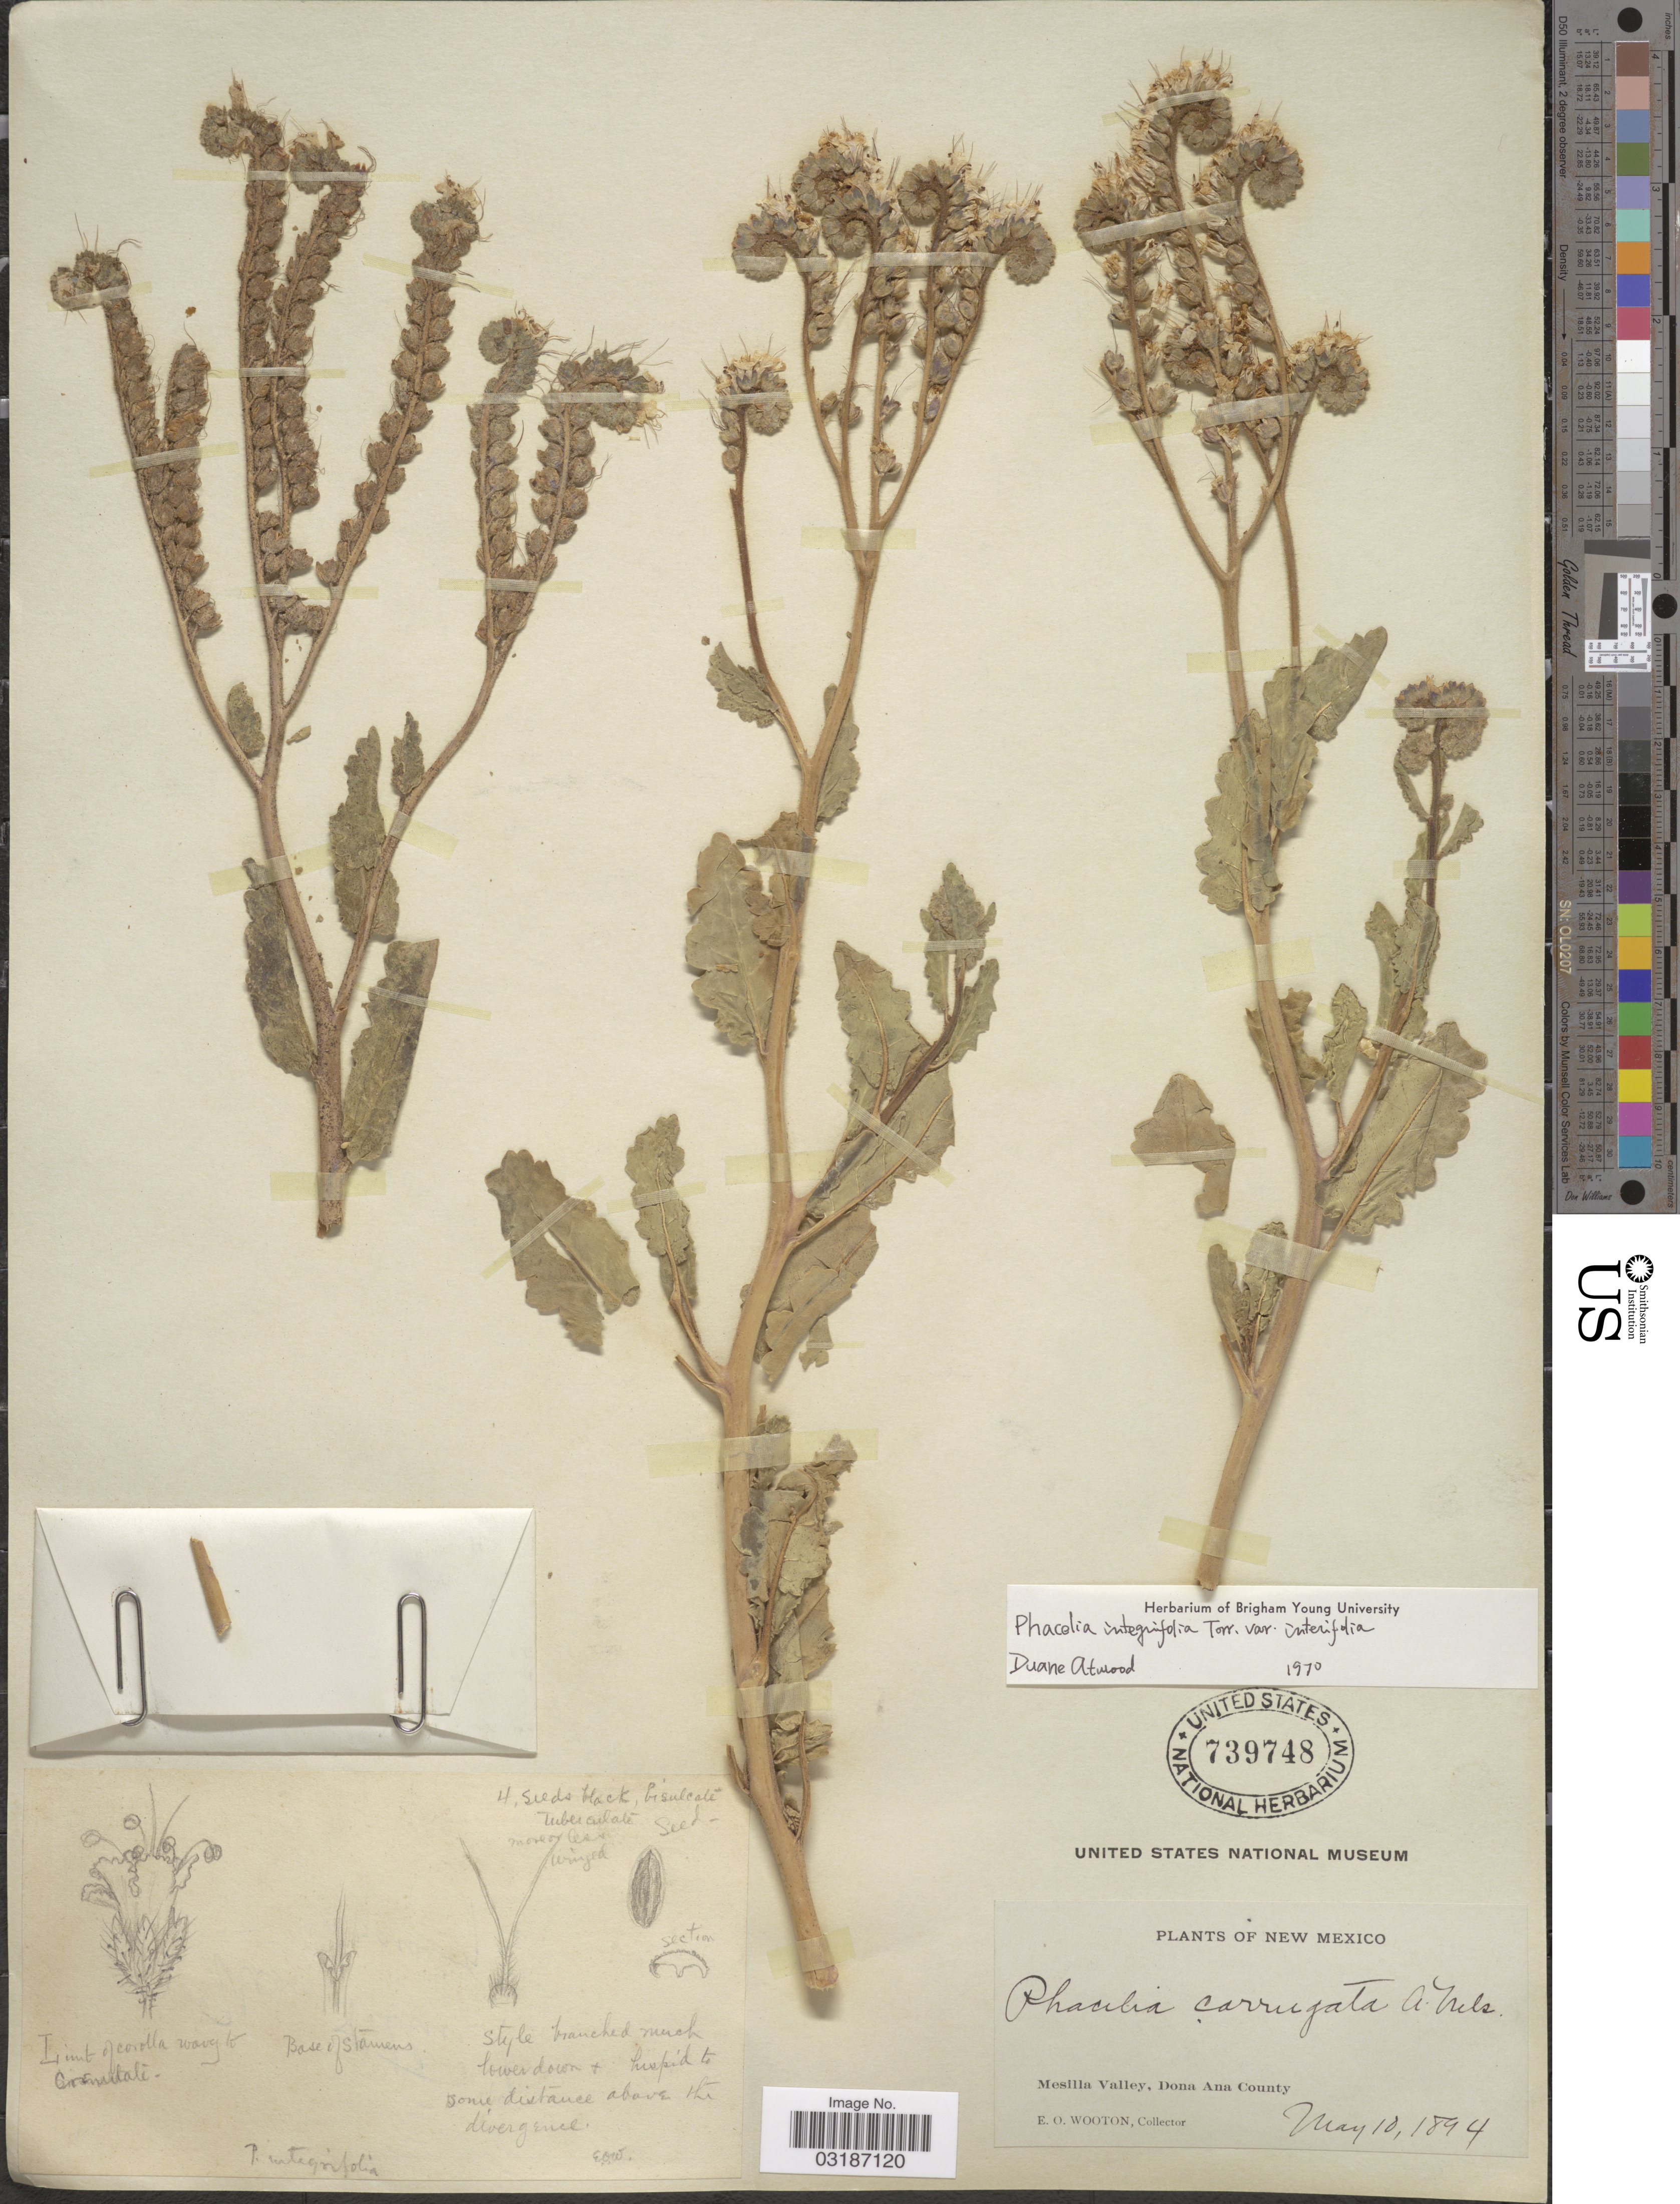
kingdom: Plantae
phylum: Tracheophyta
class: Magnoliopsida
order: Boraginales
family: Hydrophyllaceae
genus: Phacelia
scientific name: Phacelia integrifolia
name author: Torr.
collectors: E. O. Wooton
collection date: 1894-05-10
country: United States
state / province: New Mexico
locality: Mesilla Valley, Dona Ana County.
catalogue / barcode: US 739748